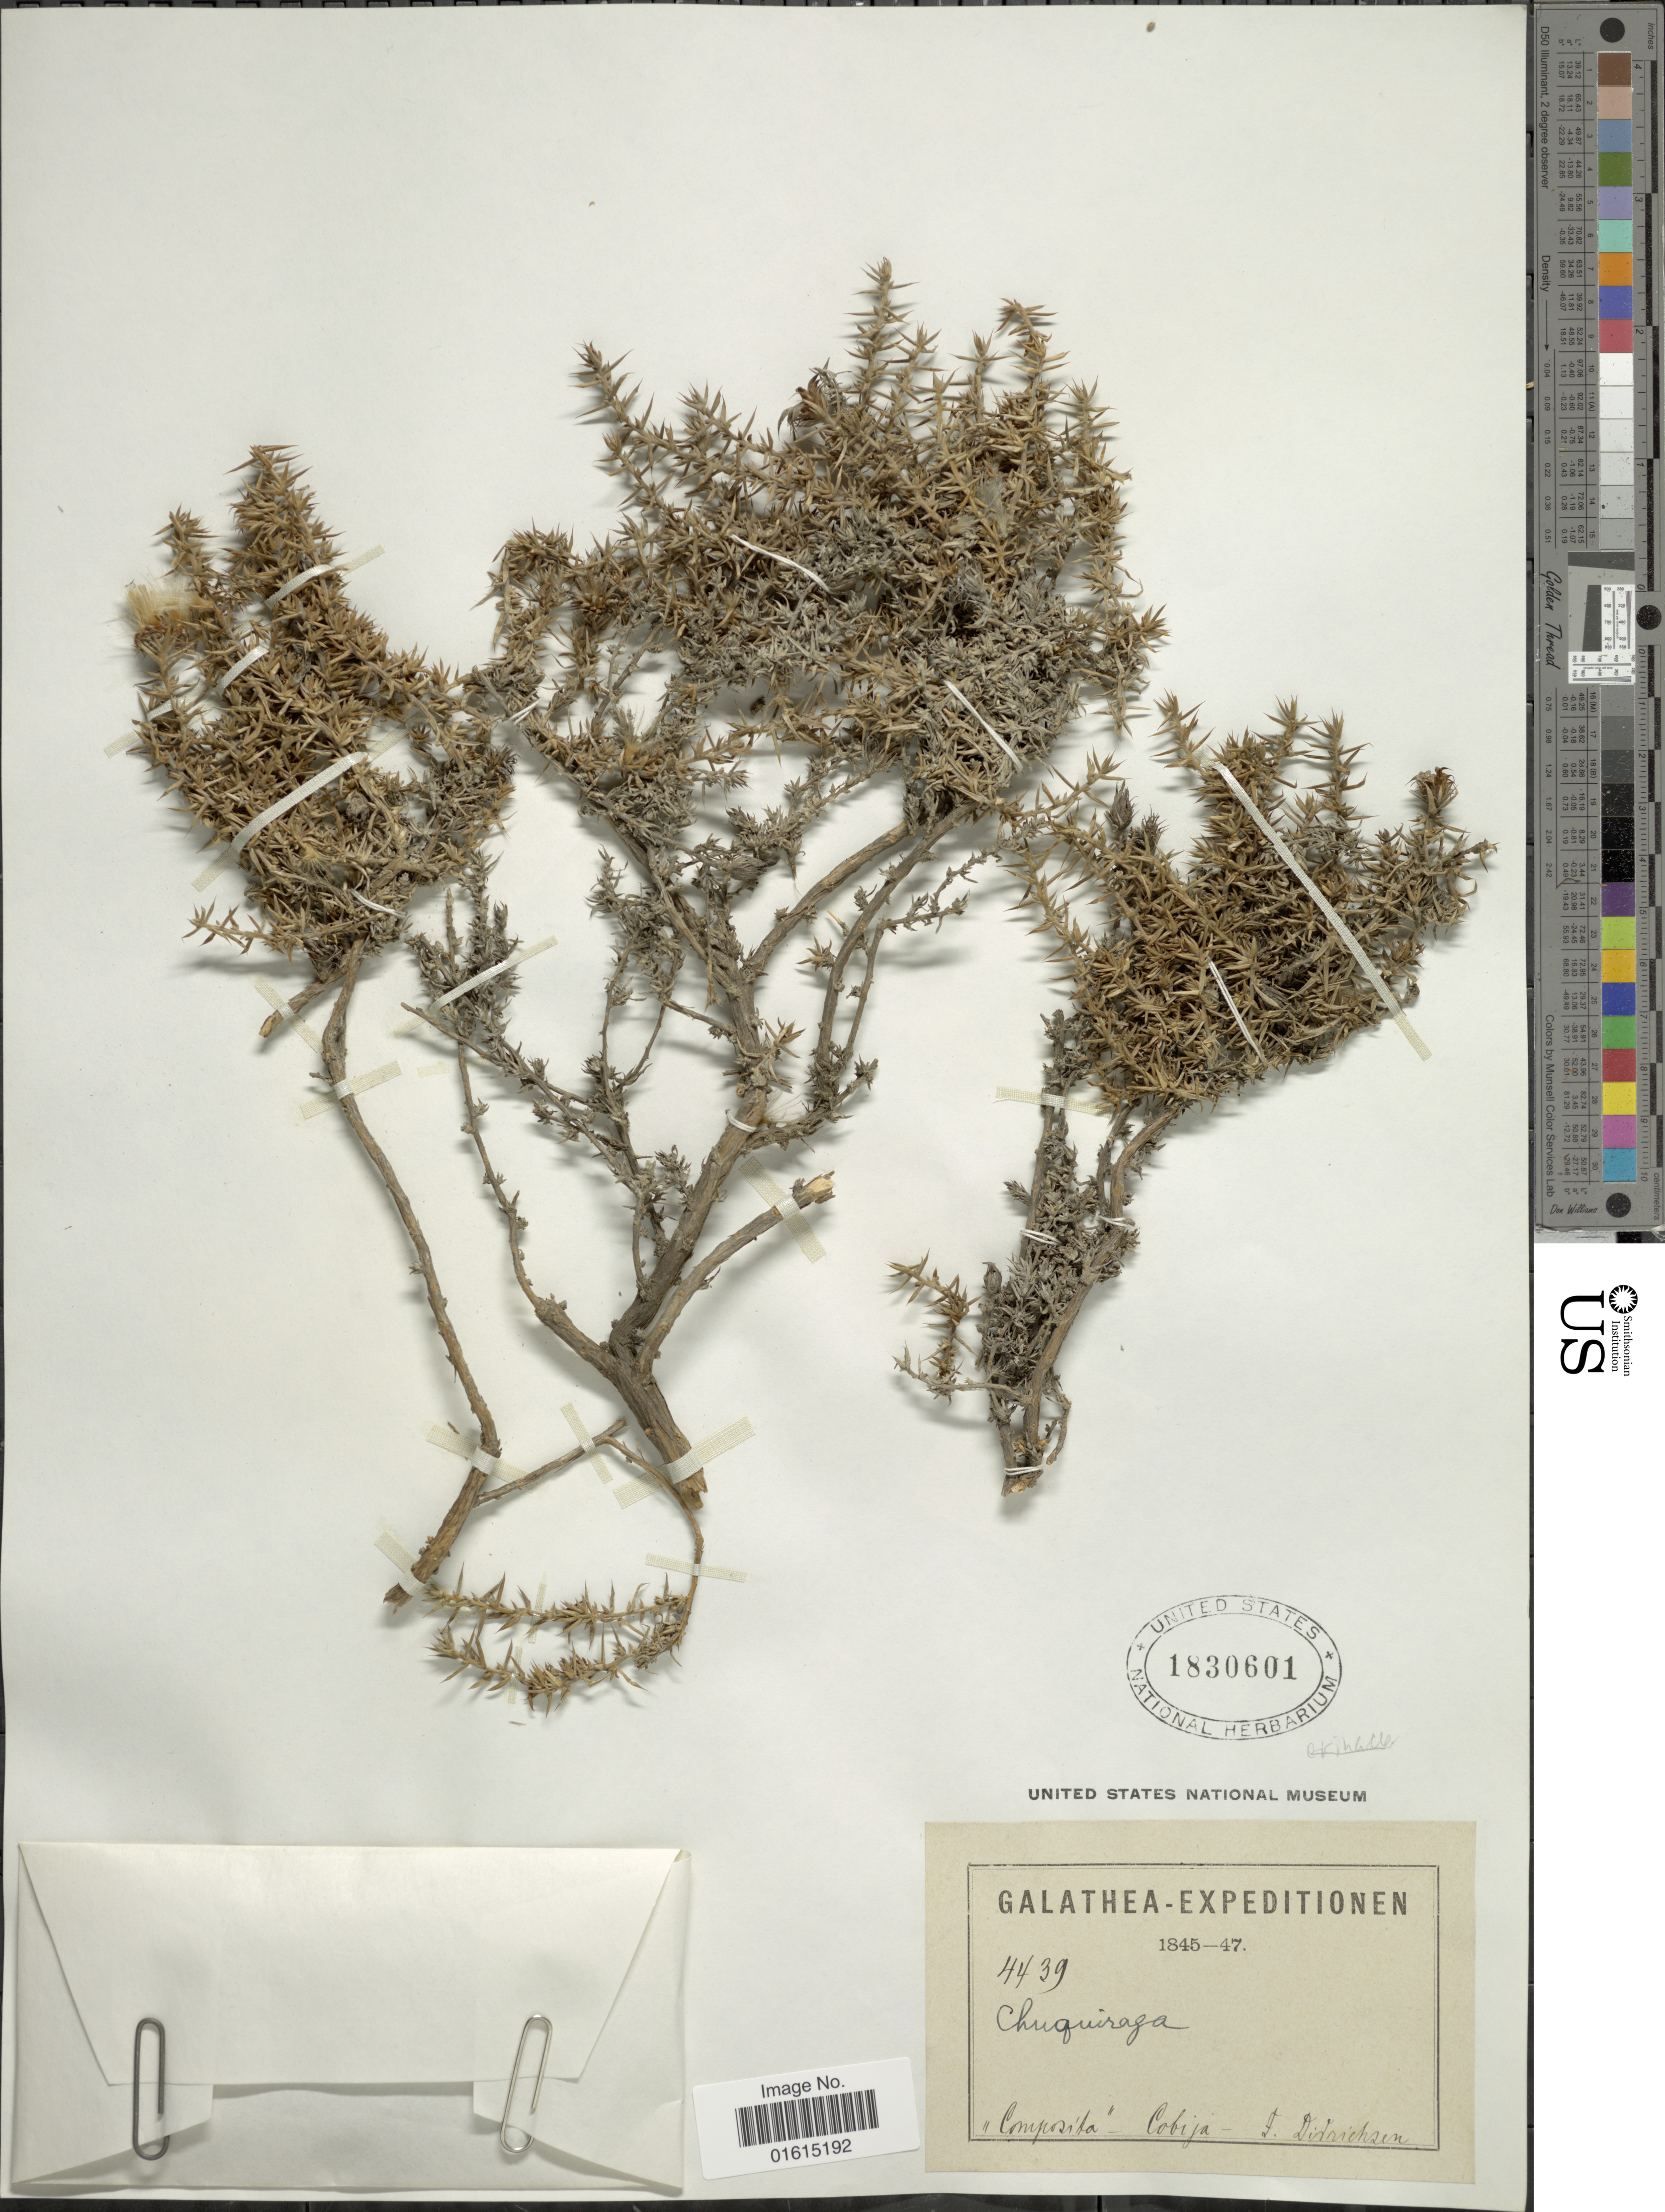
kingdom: Plantae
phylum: Tracheophyta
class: Magnoliopsida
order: Asterales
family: Asteraceae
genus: Chuquiraga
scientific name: Chuquiraga sp.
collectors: F. Didrichsen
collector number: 4439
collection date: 1845/1847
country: India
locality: Galathea, Composita, Cobija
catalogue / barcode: US 1830601